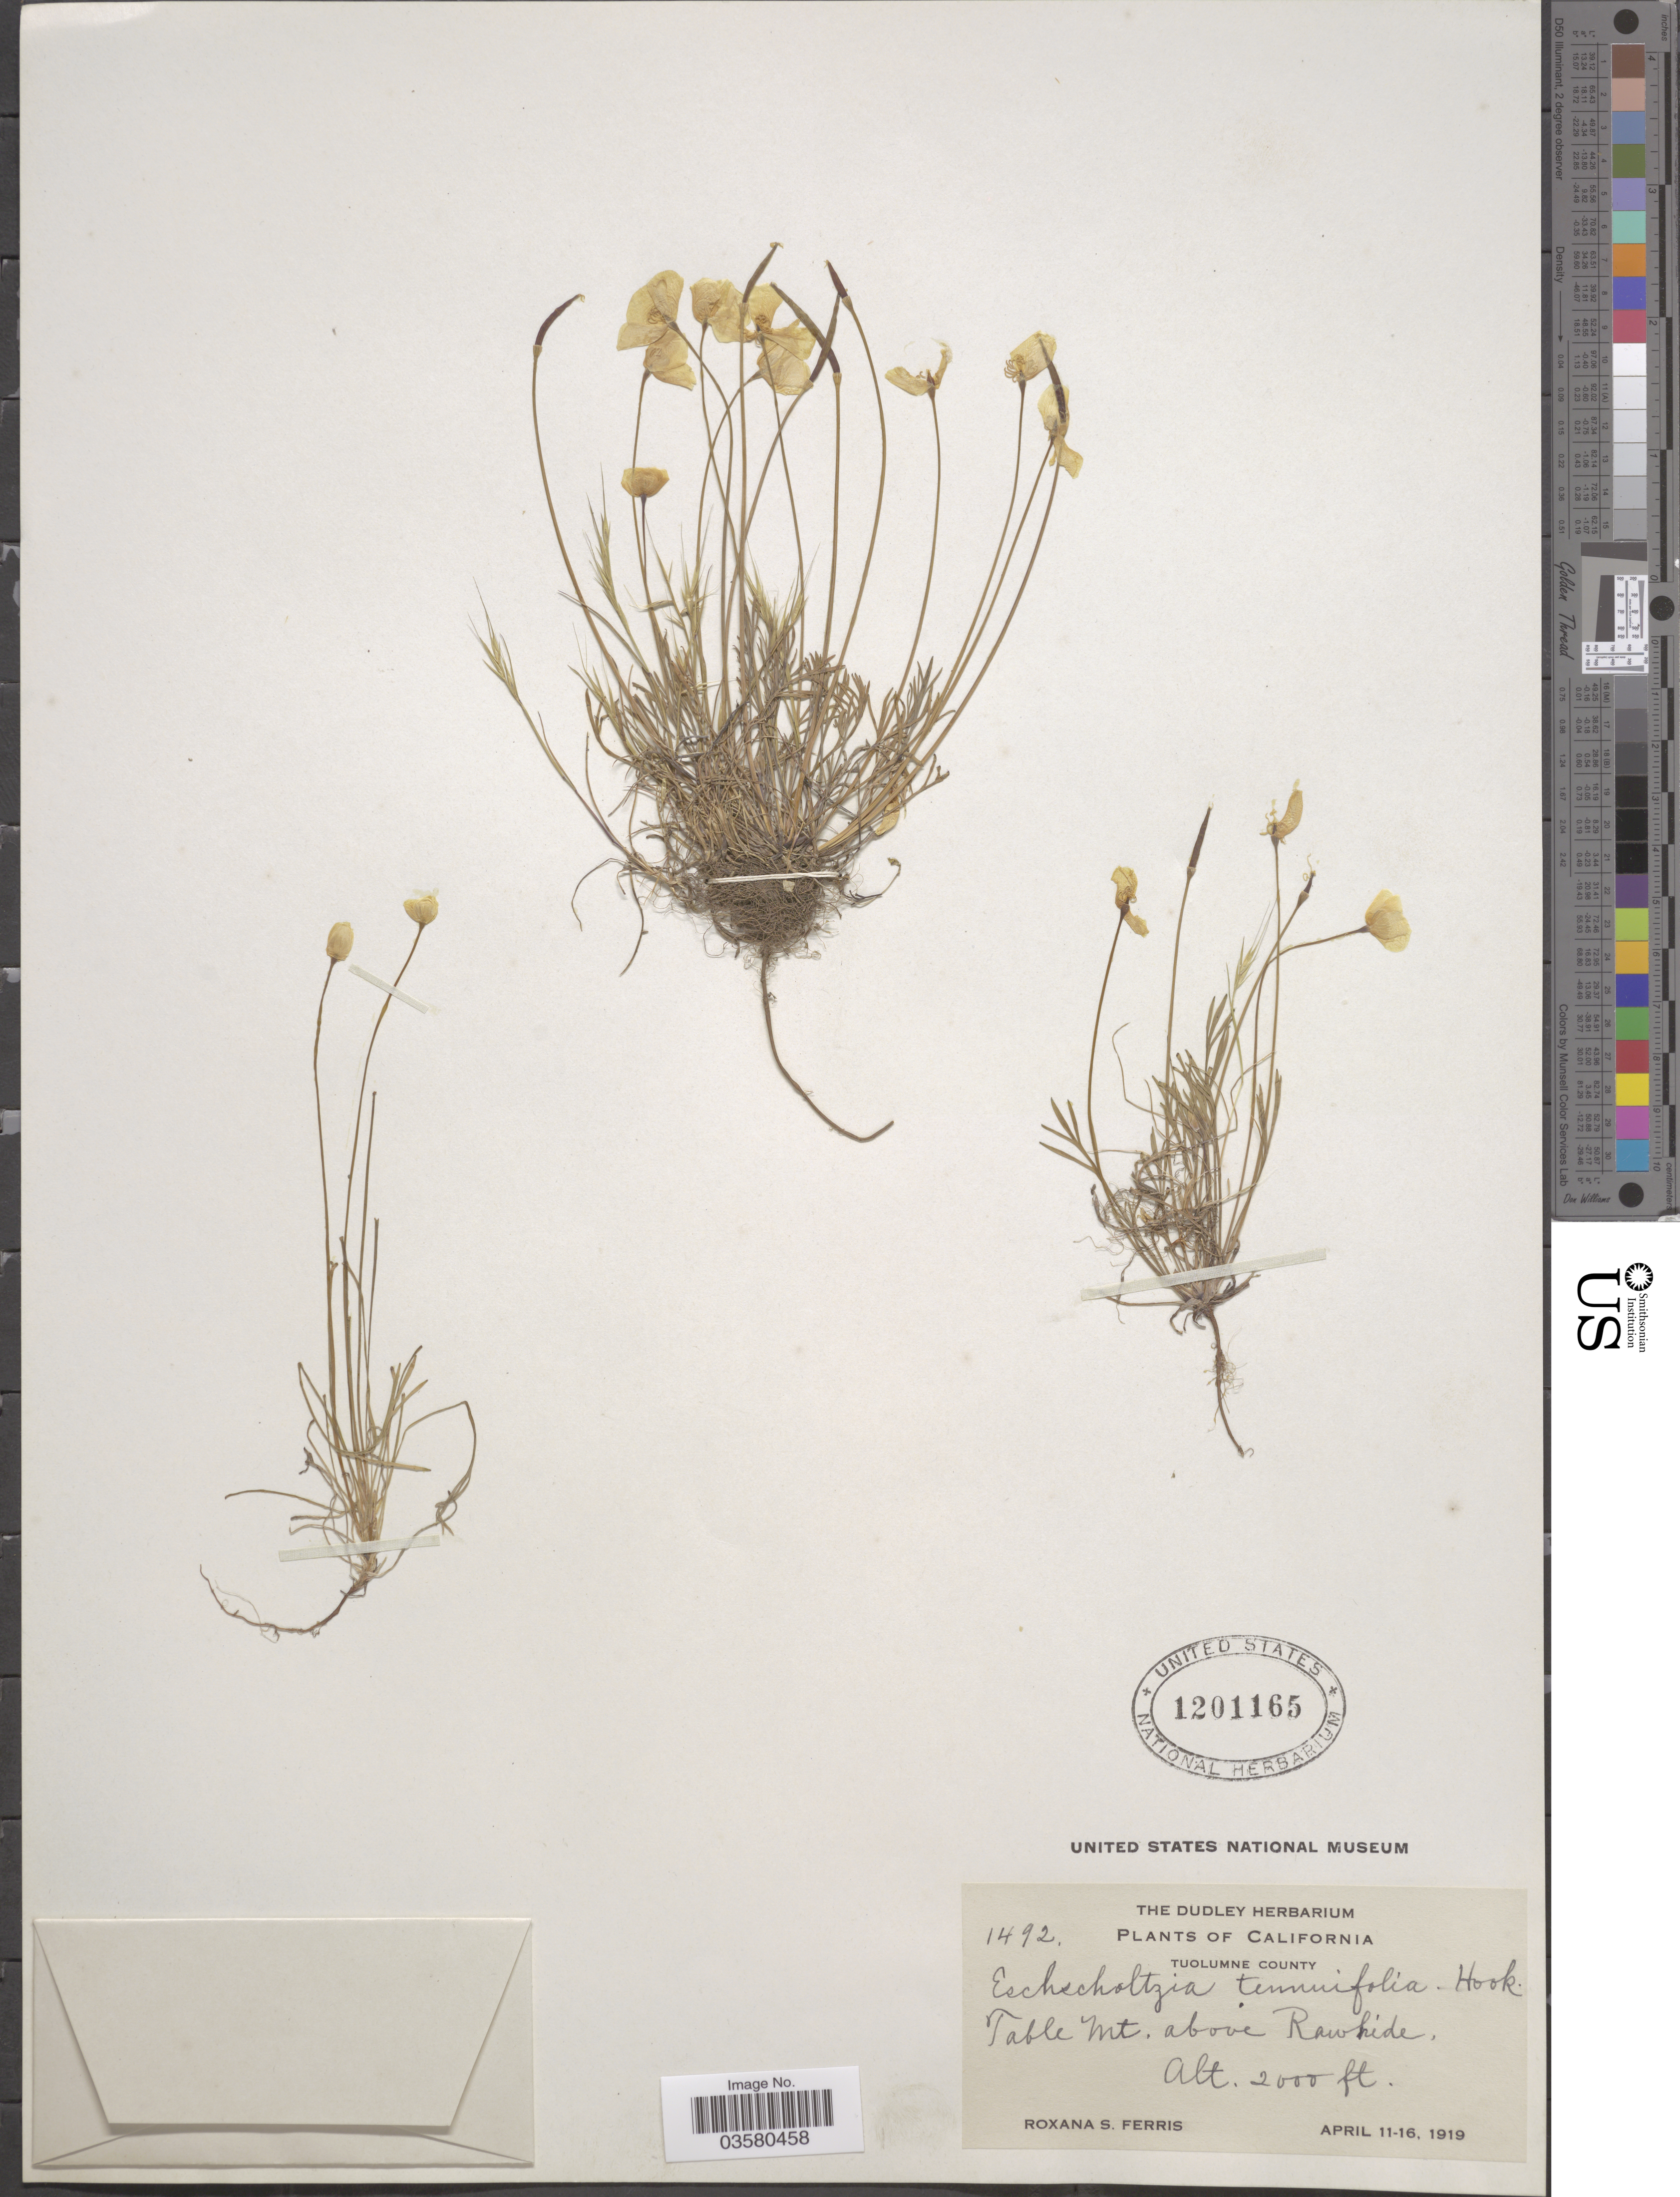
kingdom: Plantae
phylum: Tracheophyta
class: Magnoliopsida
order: Ranunculales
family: Papaveraceae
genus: Eschscholzia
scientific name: Eschscholzia lobbii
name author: Greene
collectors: R. S. Ferris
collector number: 1492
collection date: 1919-04-11/1919-04-16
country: United States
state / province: California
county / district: Tuolumne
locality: Tuolumne County. Table Mt. above Rawhide.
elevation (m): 610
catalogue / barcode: US 1201165